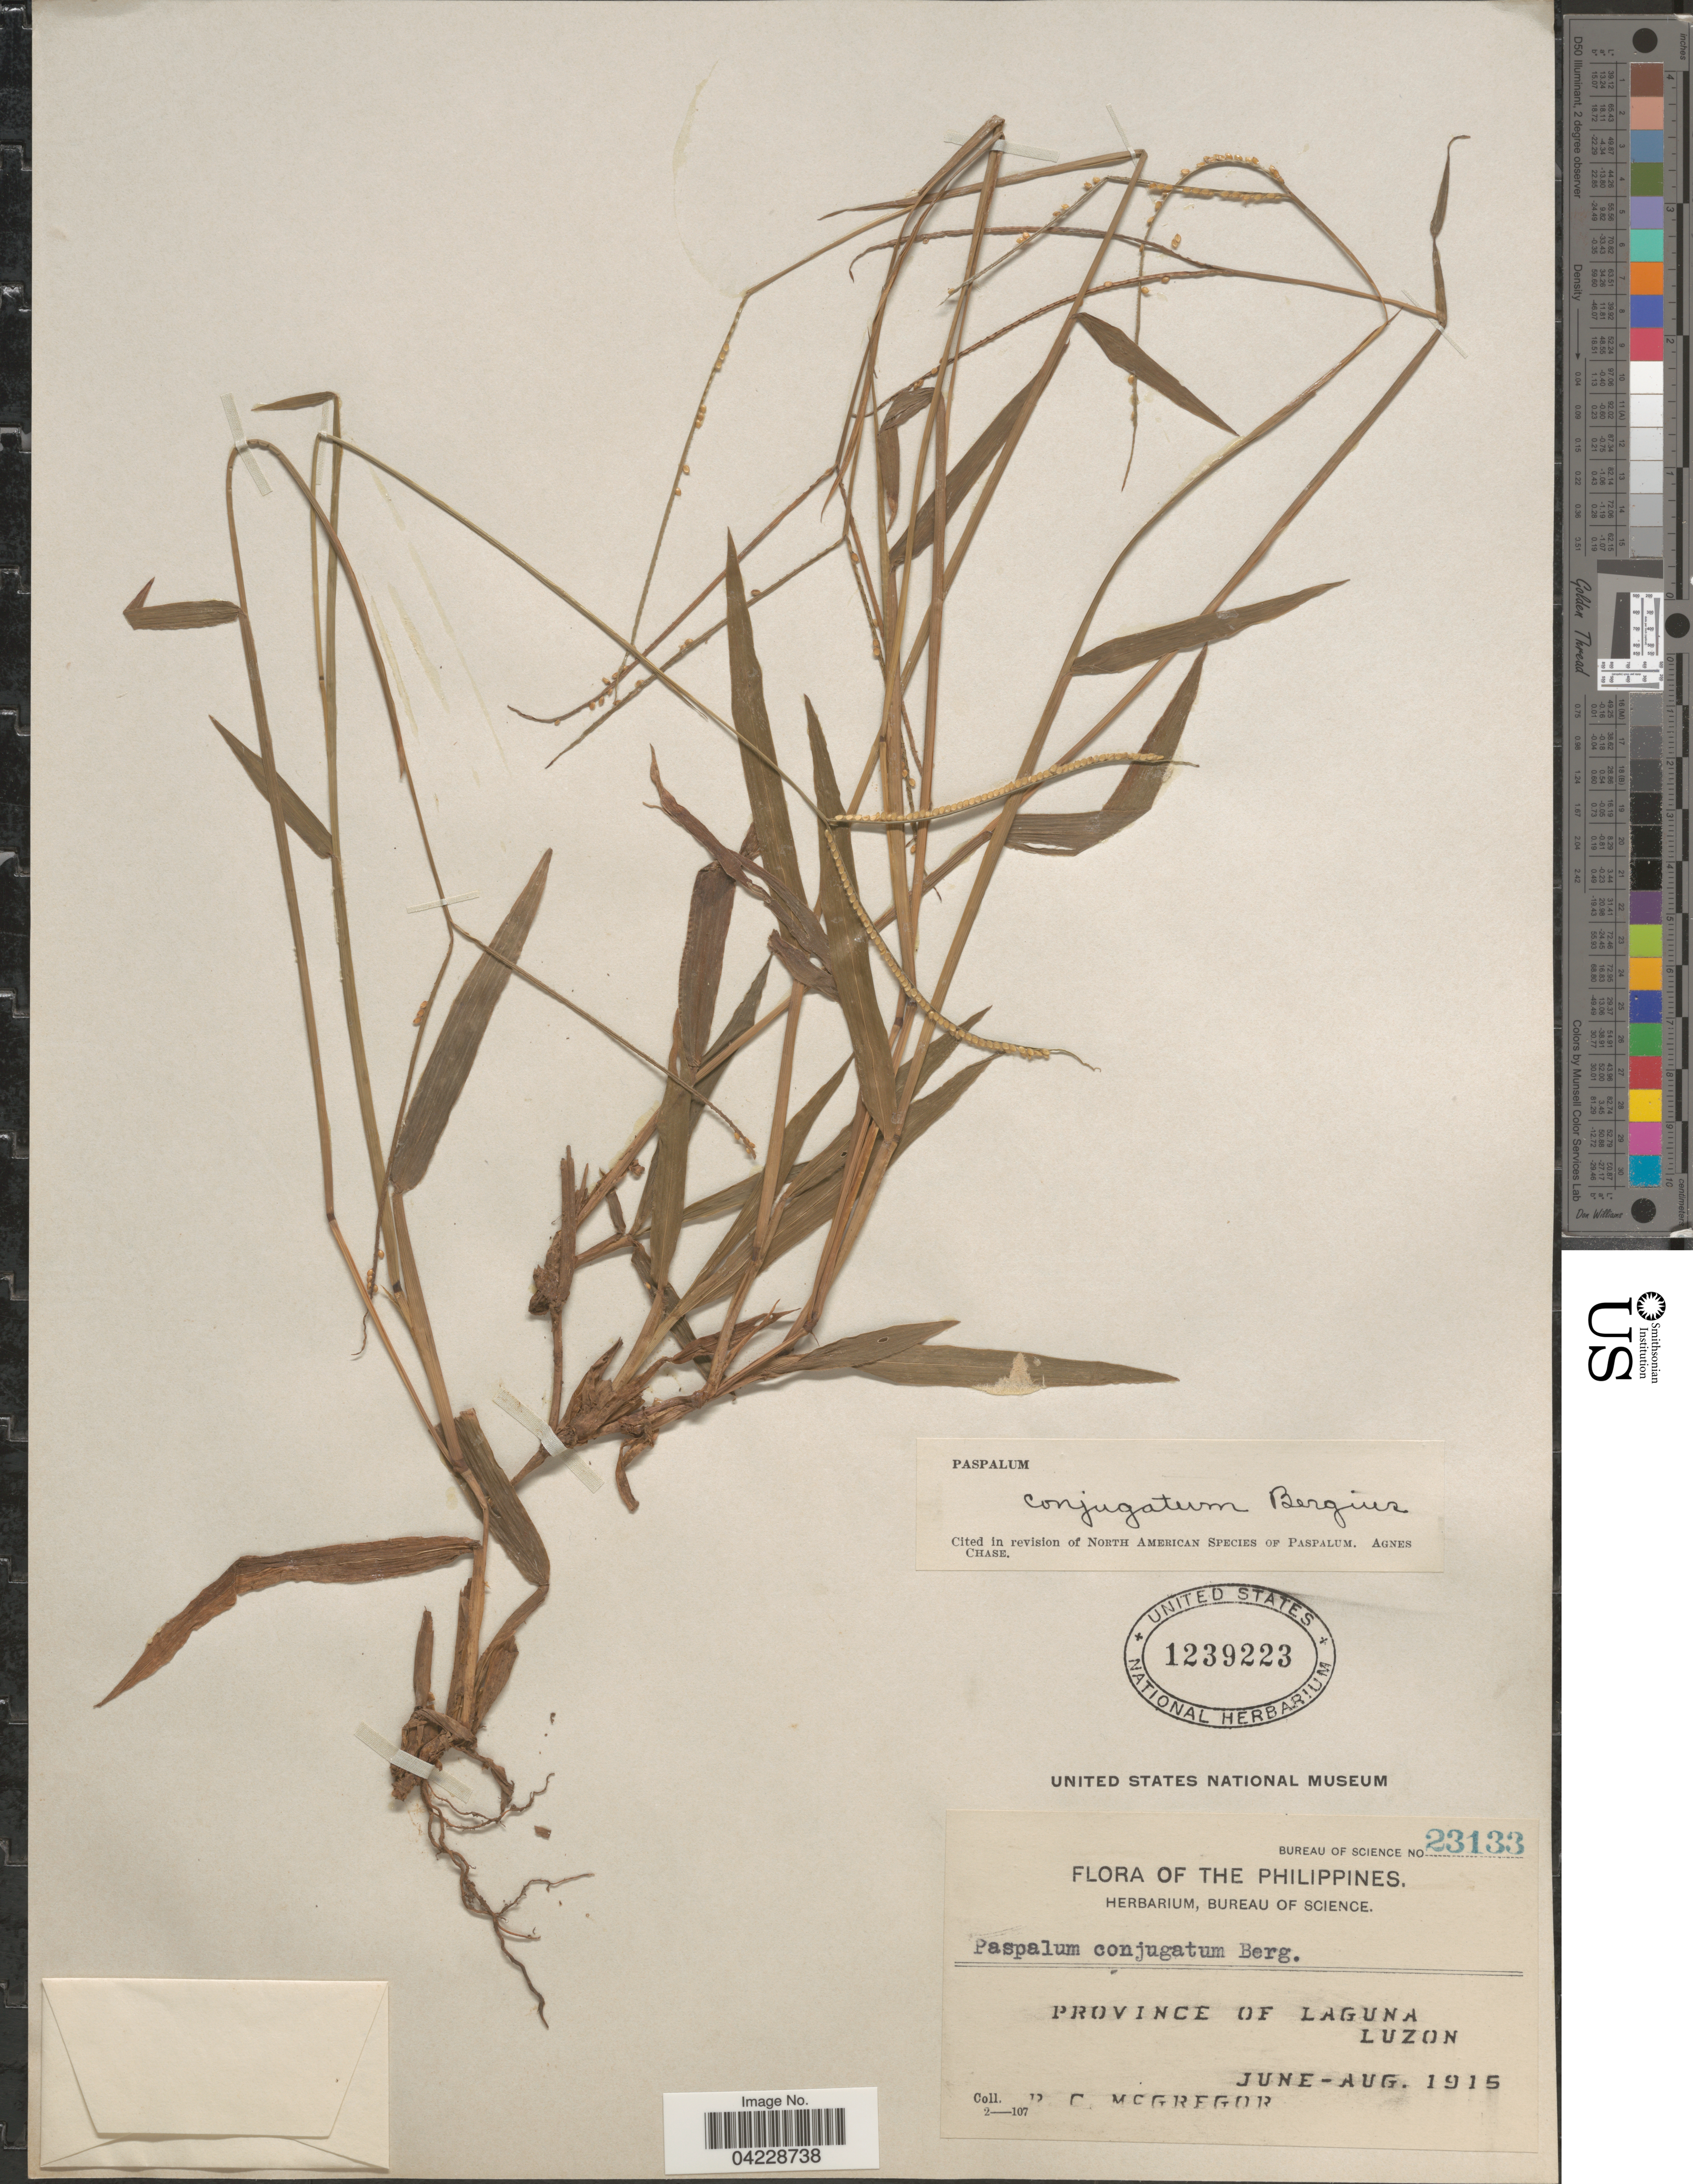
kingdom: Plantae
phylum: Tracheophyta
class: Liliopsida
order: Poales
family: Poaceae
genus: Paspalum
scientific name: Paspalum conjugatum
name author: P.J. Bergius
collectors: R. C. McGregor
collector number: Bureau of Science 23133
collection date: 1915-06/1915-08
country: Philippines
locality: Province of Laguna, Luzon.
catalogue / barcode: US 1239223